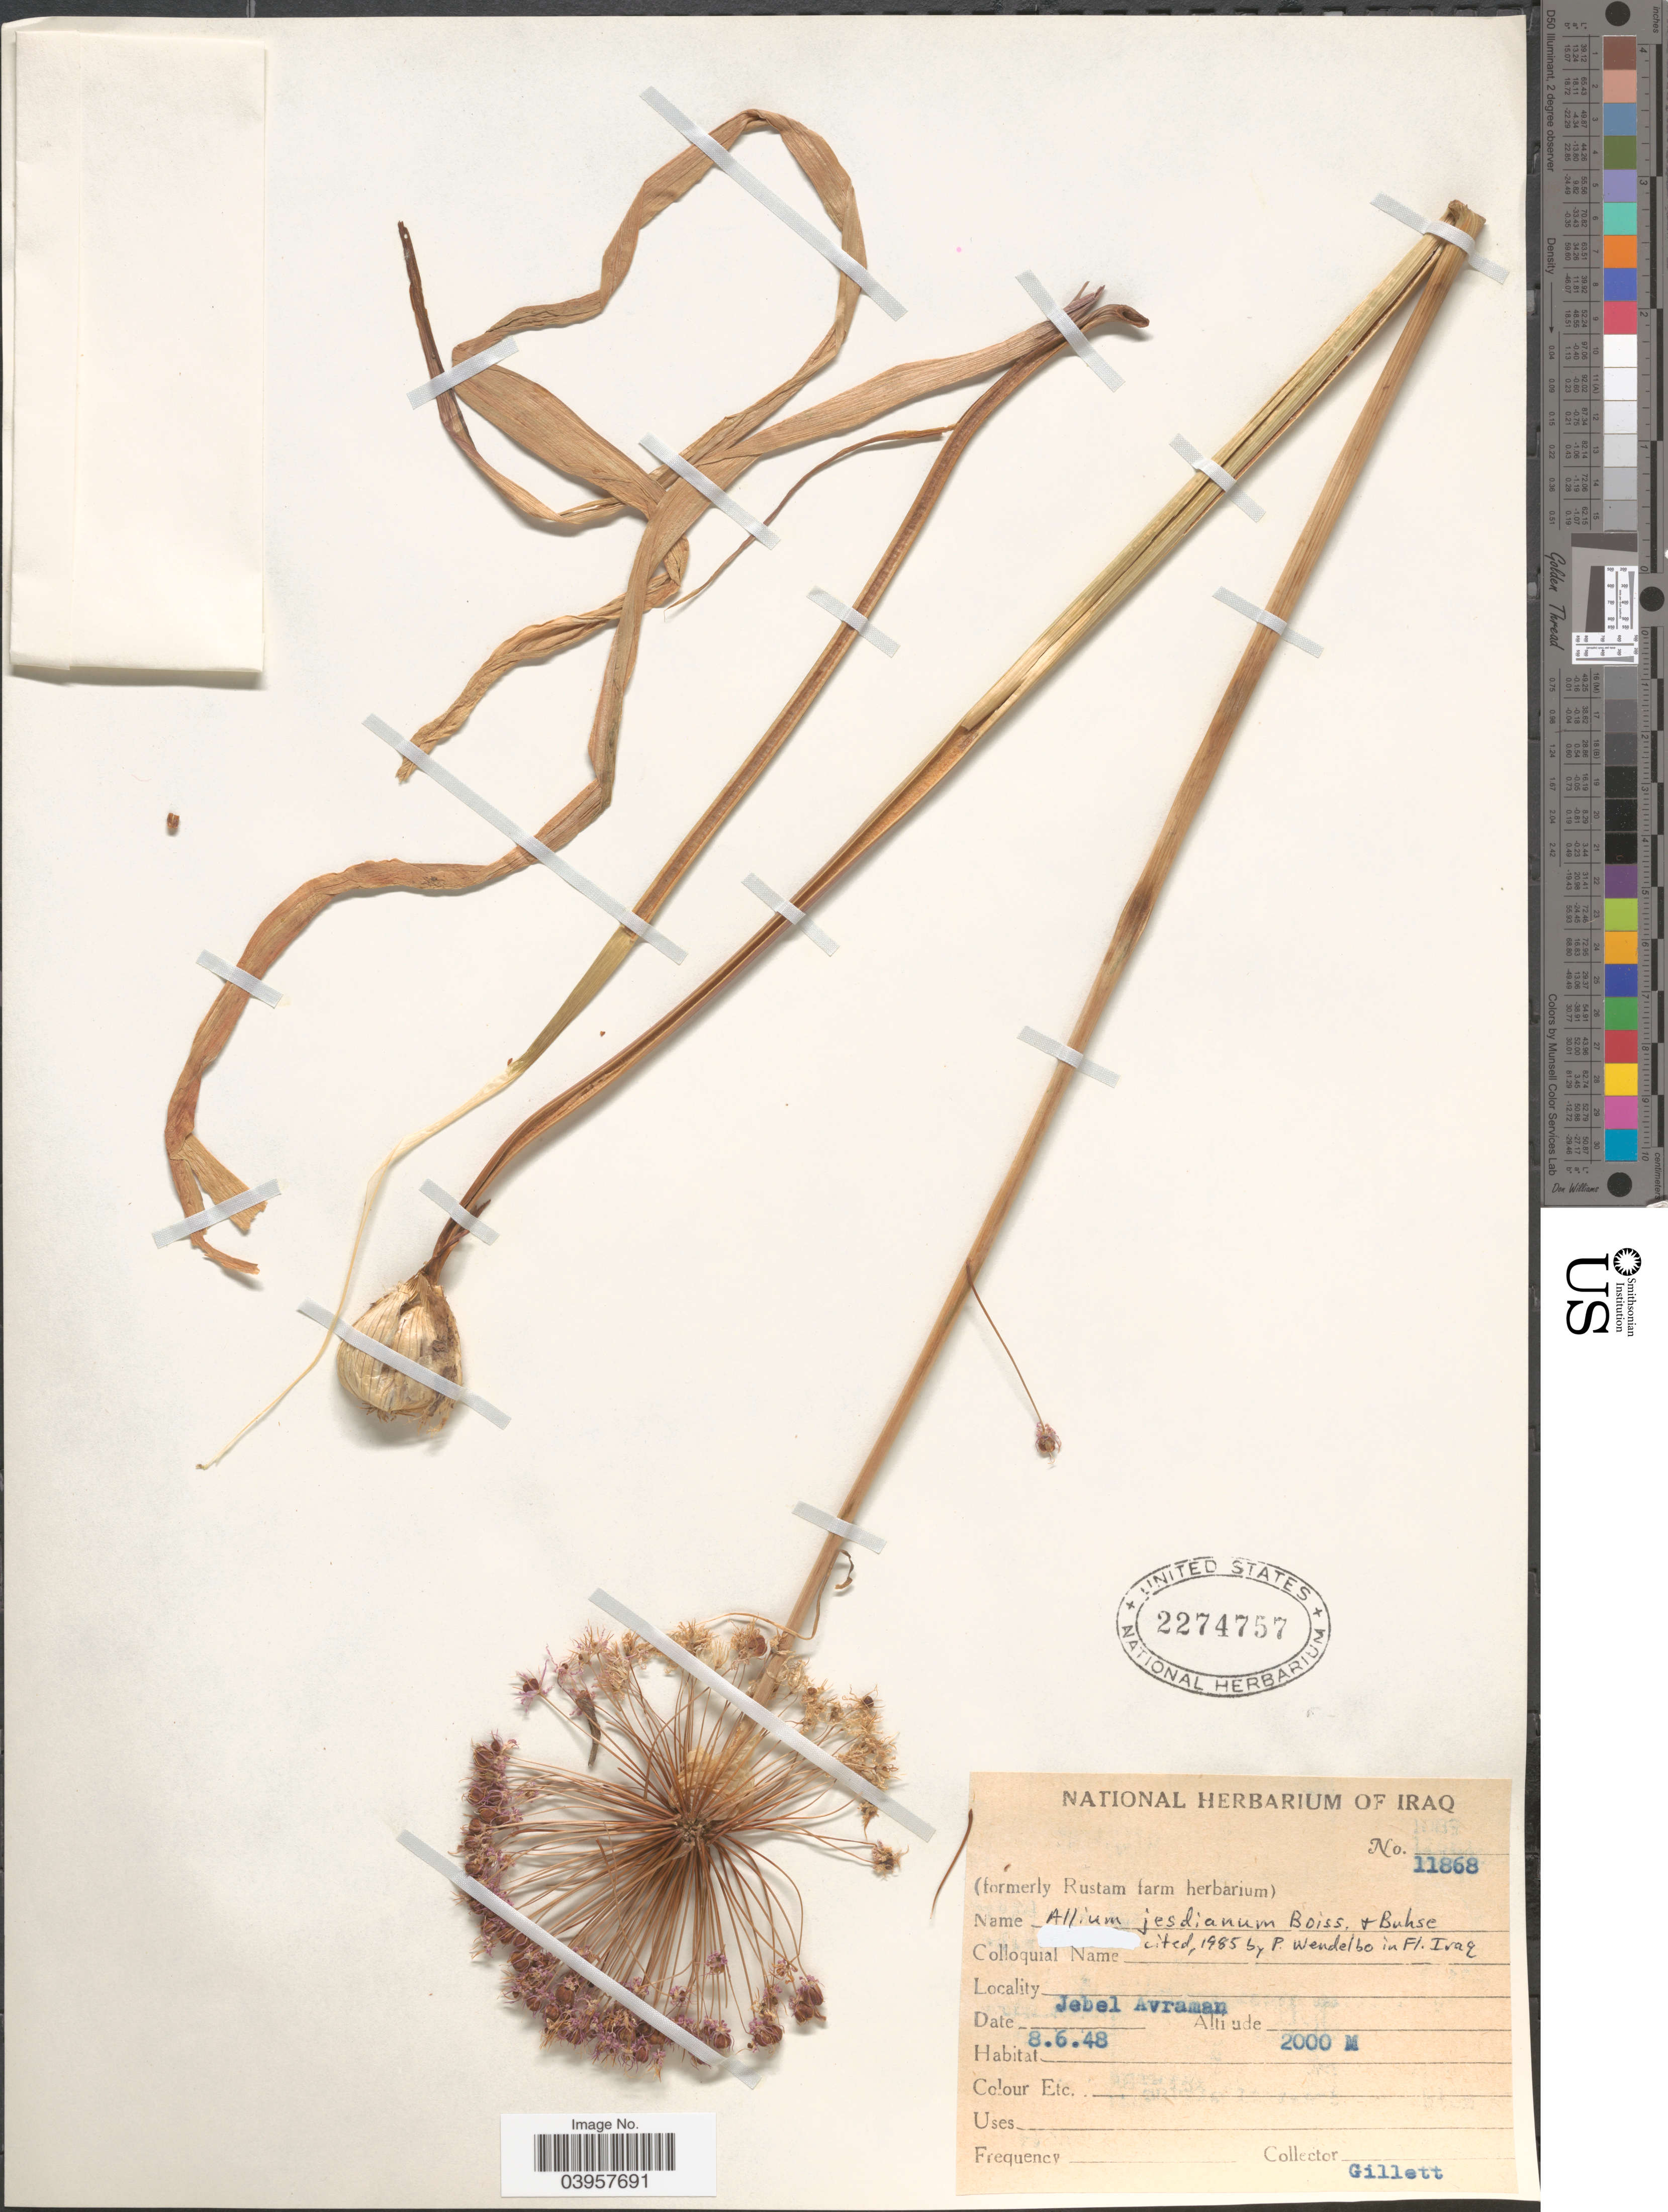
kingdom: Plantae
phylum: Tracheophyta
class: Liliopsida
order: Asparagales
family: Amaryllidaceae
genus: Allium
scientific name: Allium jesdianum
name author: Boiss. & Buhse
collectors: Gillett, --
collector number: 11868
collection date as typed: Transcribed d/m/y: 8/6/48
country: Iraq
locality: Jebel Avraman.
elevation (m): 2000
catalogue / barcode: US 2274757